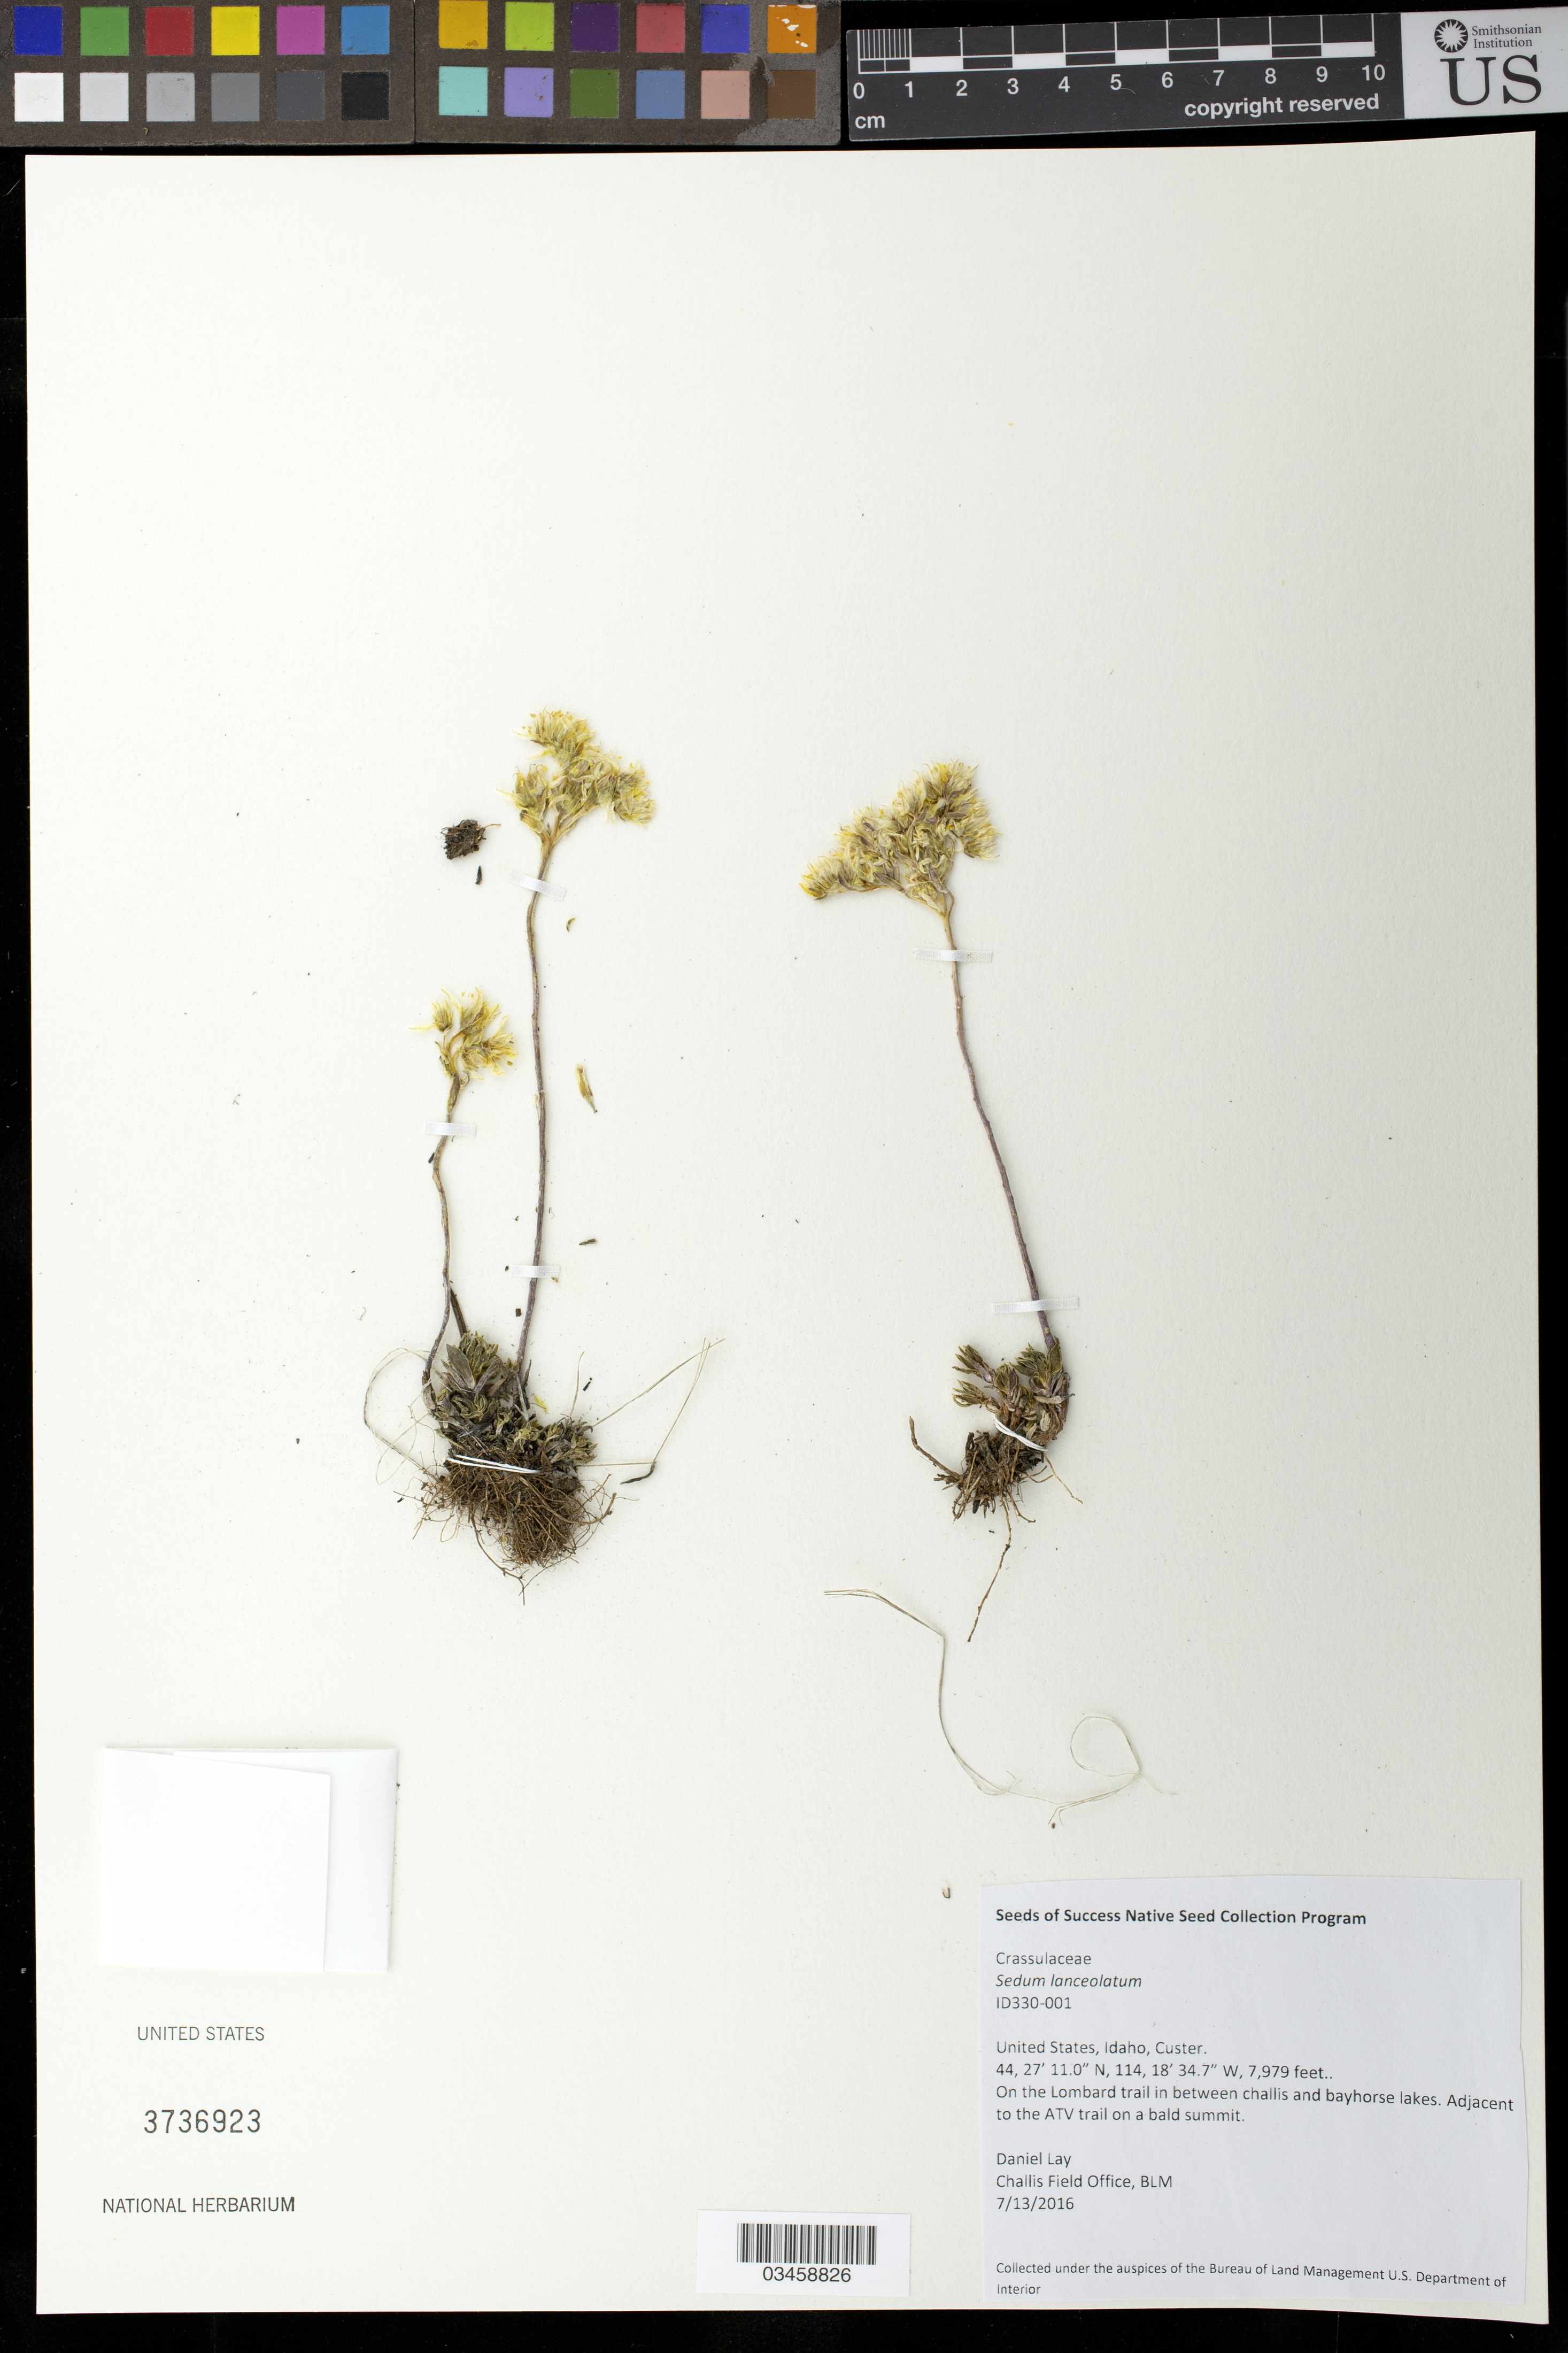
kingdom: Plantae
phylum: Tracheophyta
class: Magnoliopsida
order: Saxifragales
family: Crassulaceae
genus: Sedum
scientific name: Sedum lanceolatum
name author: Torr.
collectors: D. Lay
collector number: ID330-001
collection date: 2016-07-13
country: United States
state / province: Idaho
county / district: Custer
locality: On the Lombard trail in between challis and bayhorse lakes. Adjacent to the ATV trail on a bald summit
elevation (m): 2432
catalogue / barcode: US 3736923